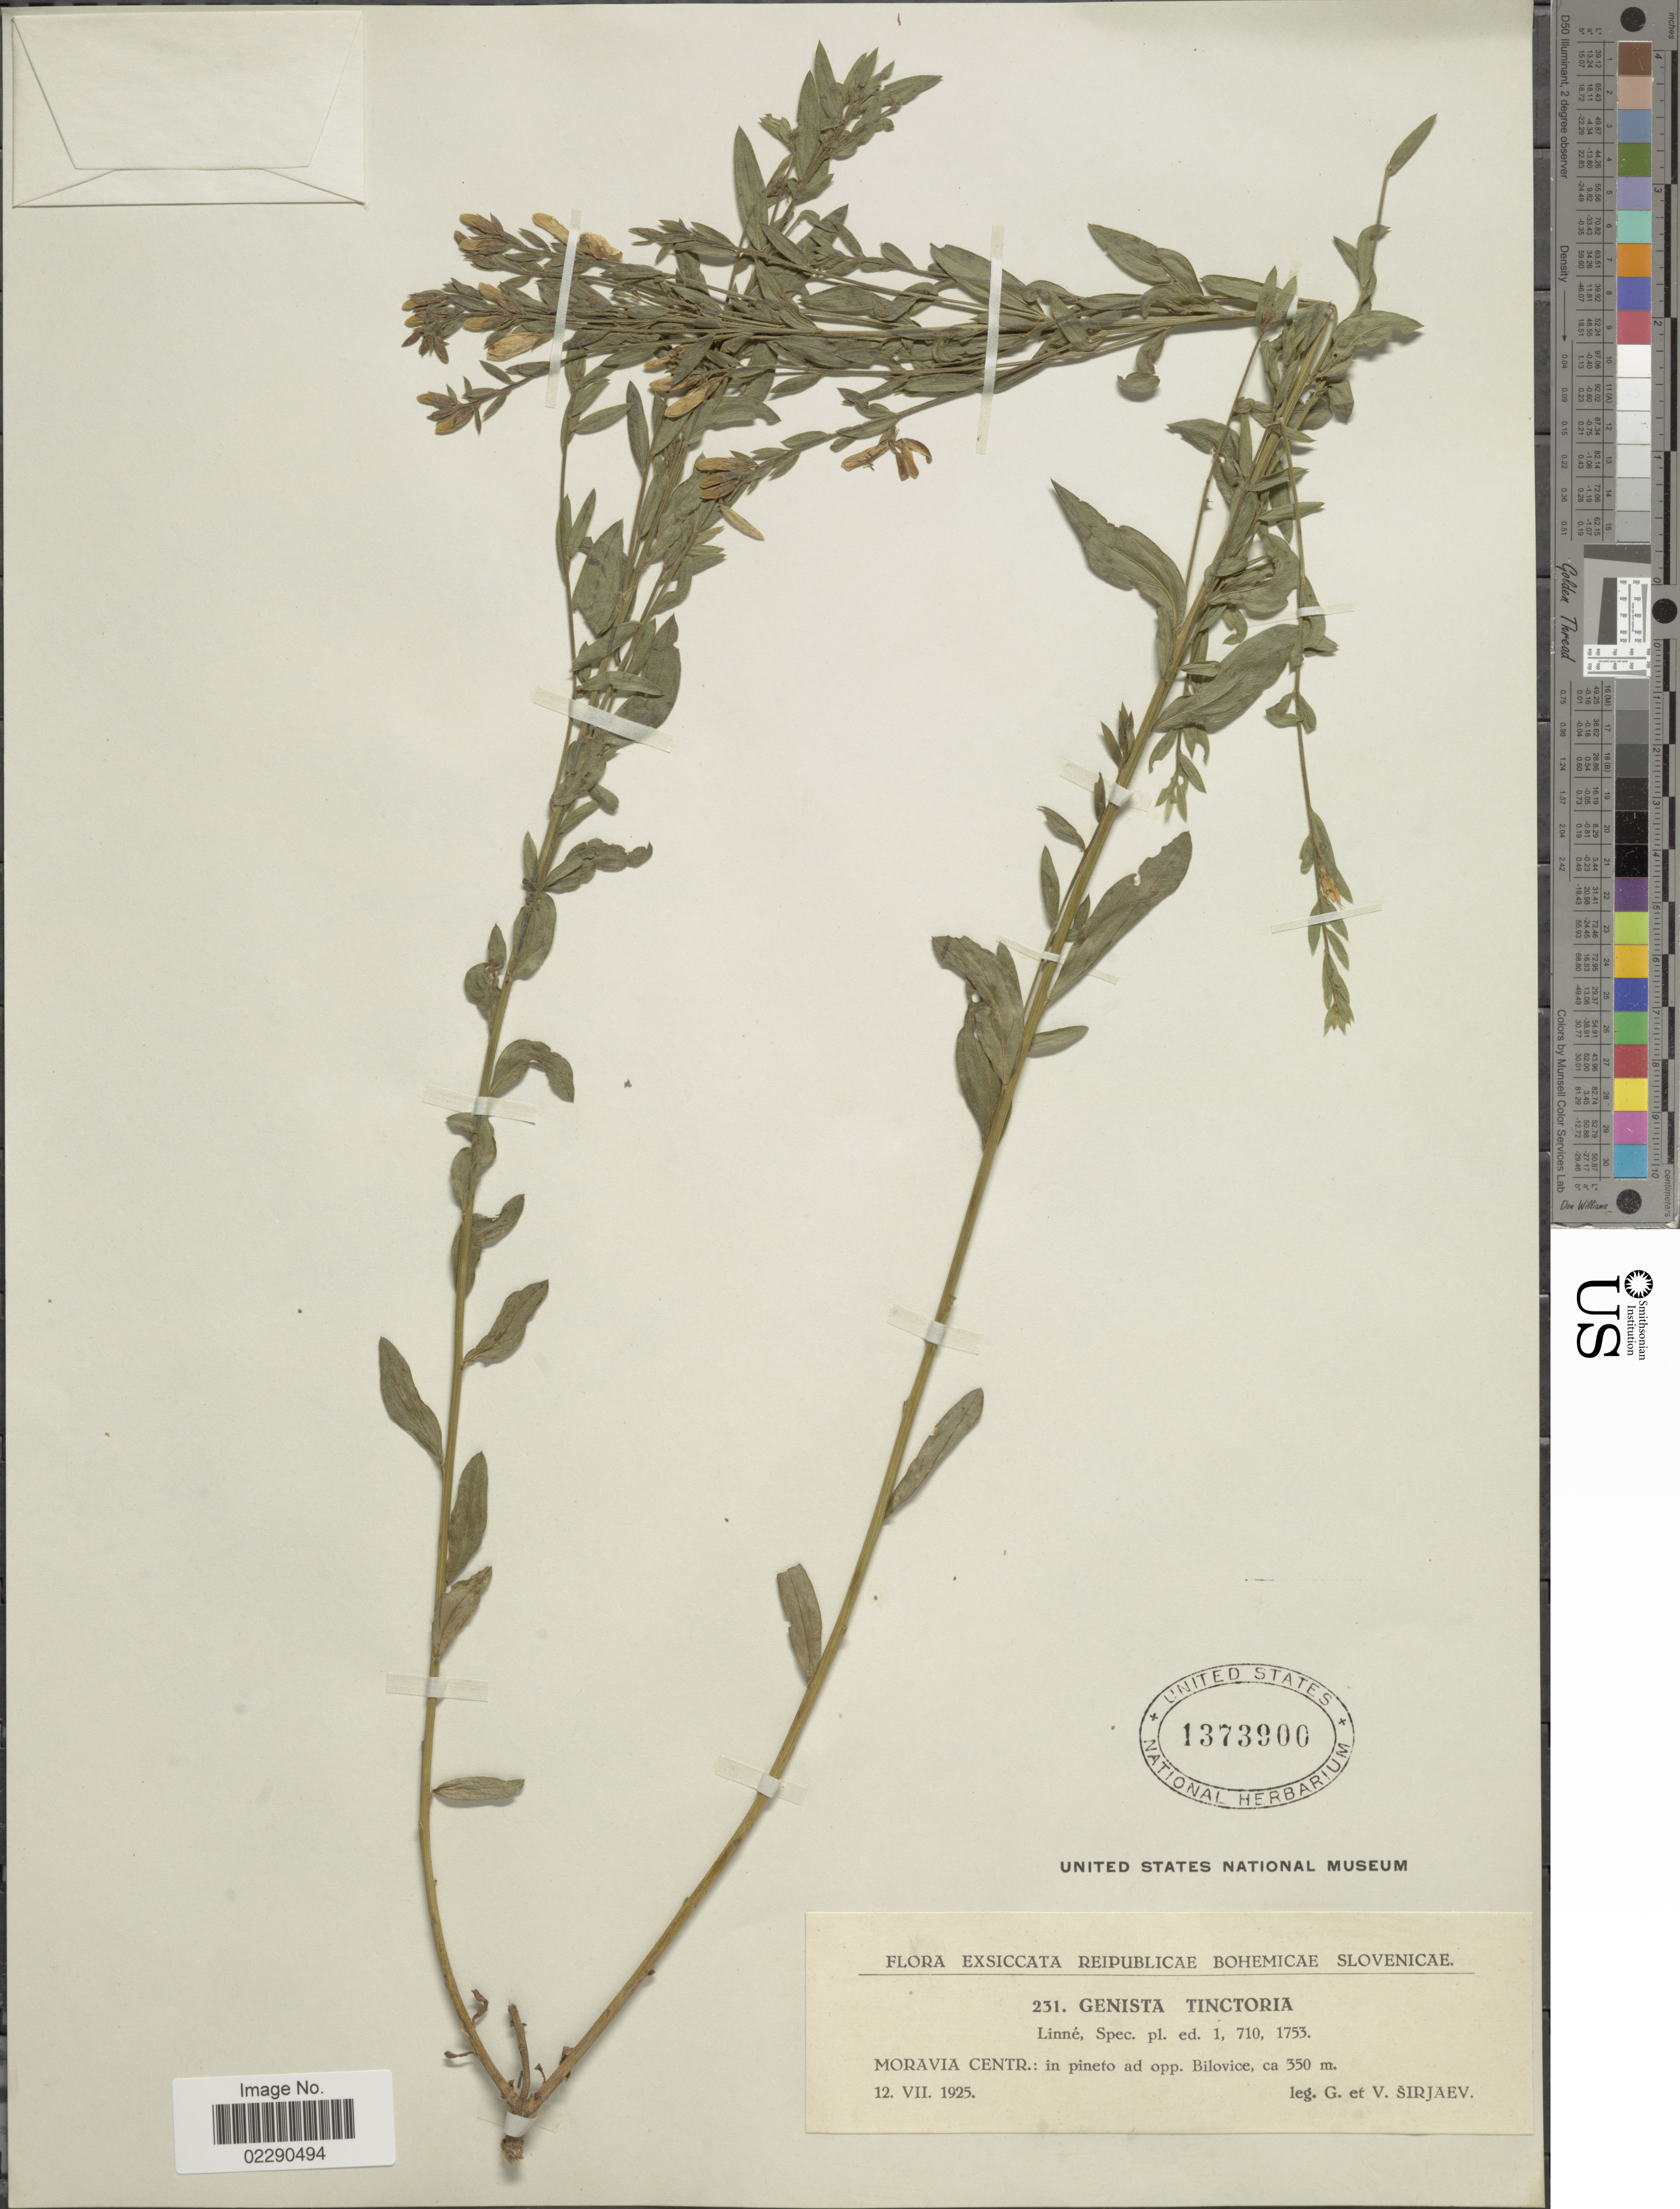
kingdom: Plantae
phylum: Tracheophyta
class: Magnoliopsida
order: Fabales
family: Fabaceae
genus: Genista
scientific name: Genista tinctoria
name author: L.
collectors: G. Širjaev & V. Sirjaev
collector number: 231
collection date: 1925-07-12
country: Czechia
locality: Reipublicae Bohemicae Slovenicae, Moravia Centr., ad opp. Biloviae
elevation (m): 350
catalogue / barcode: US 1373900